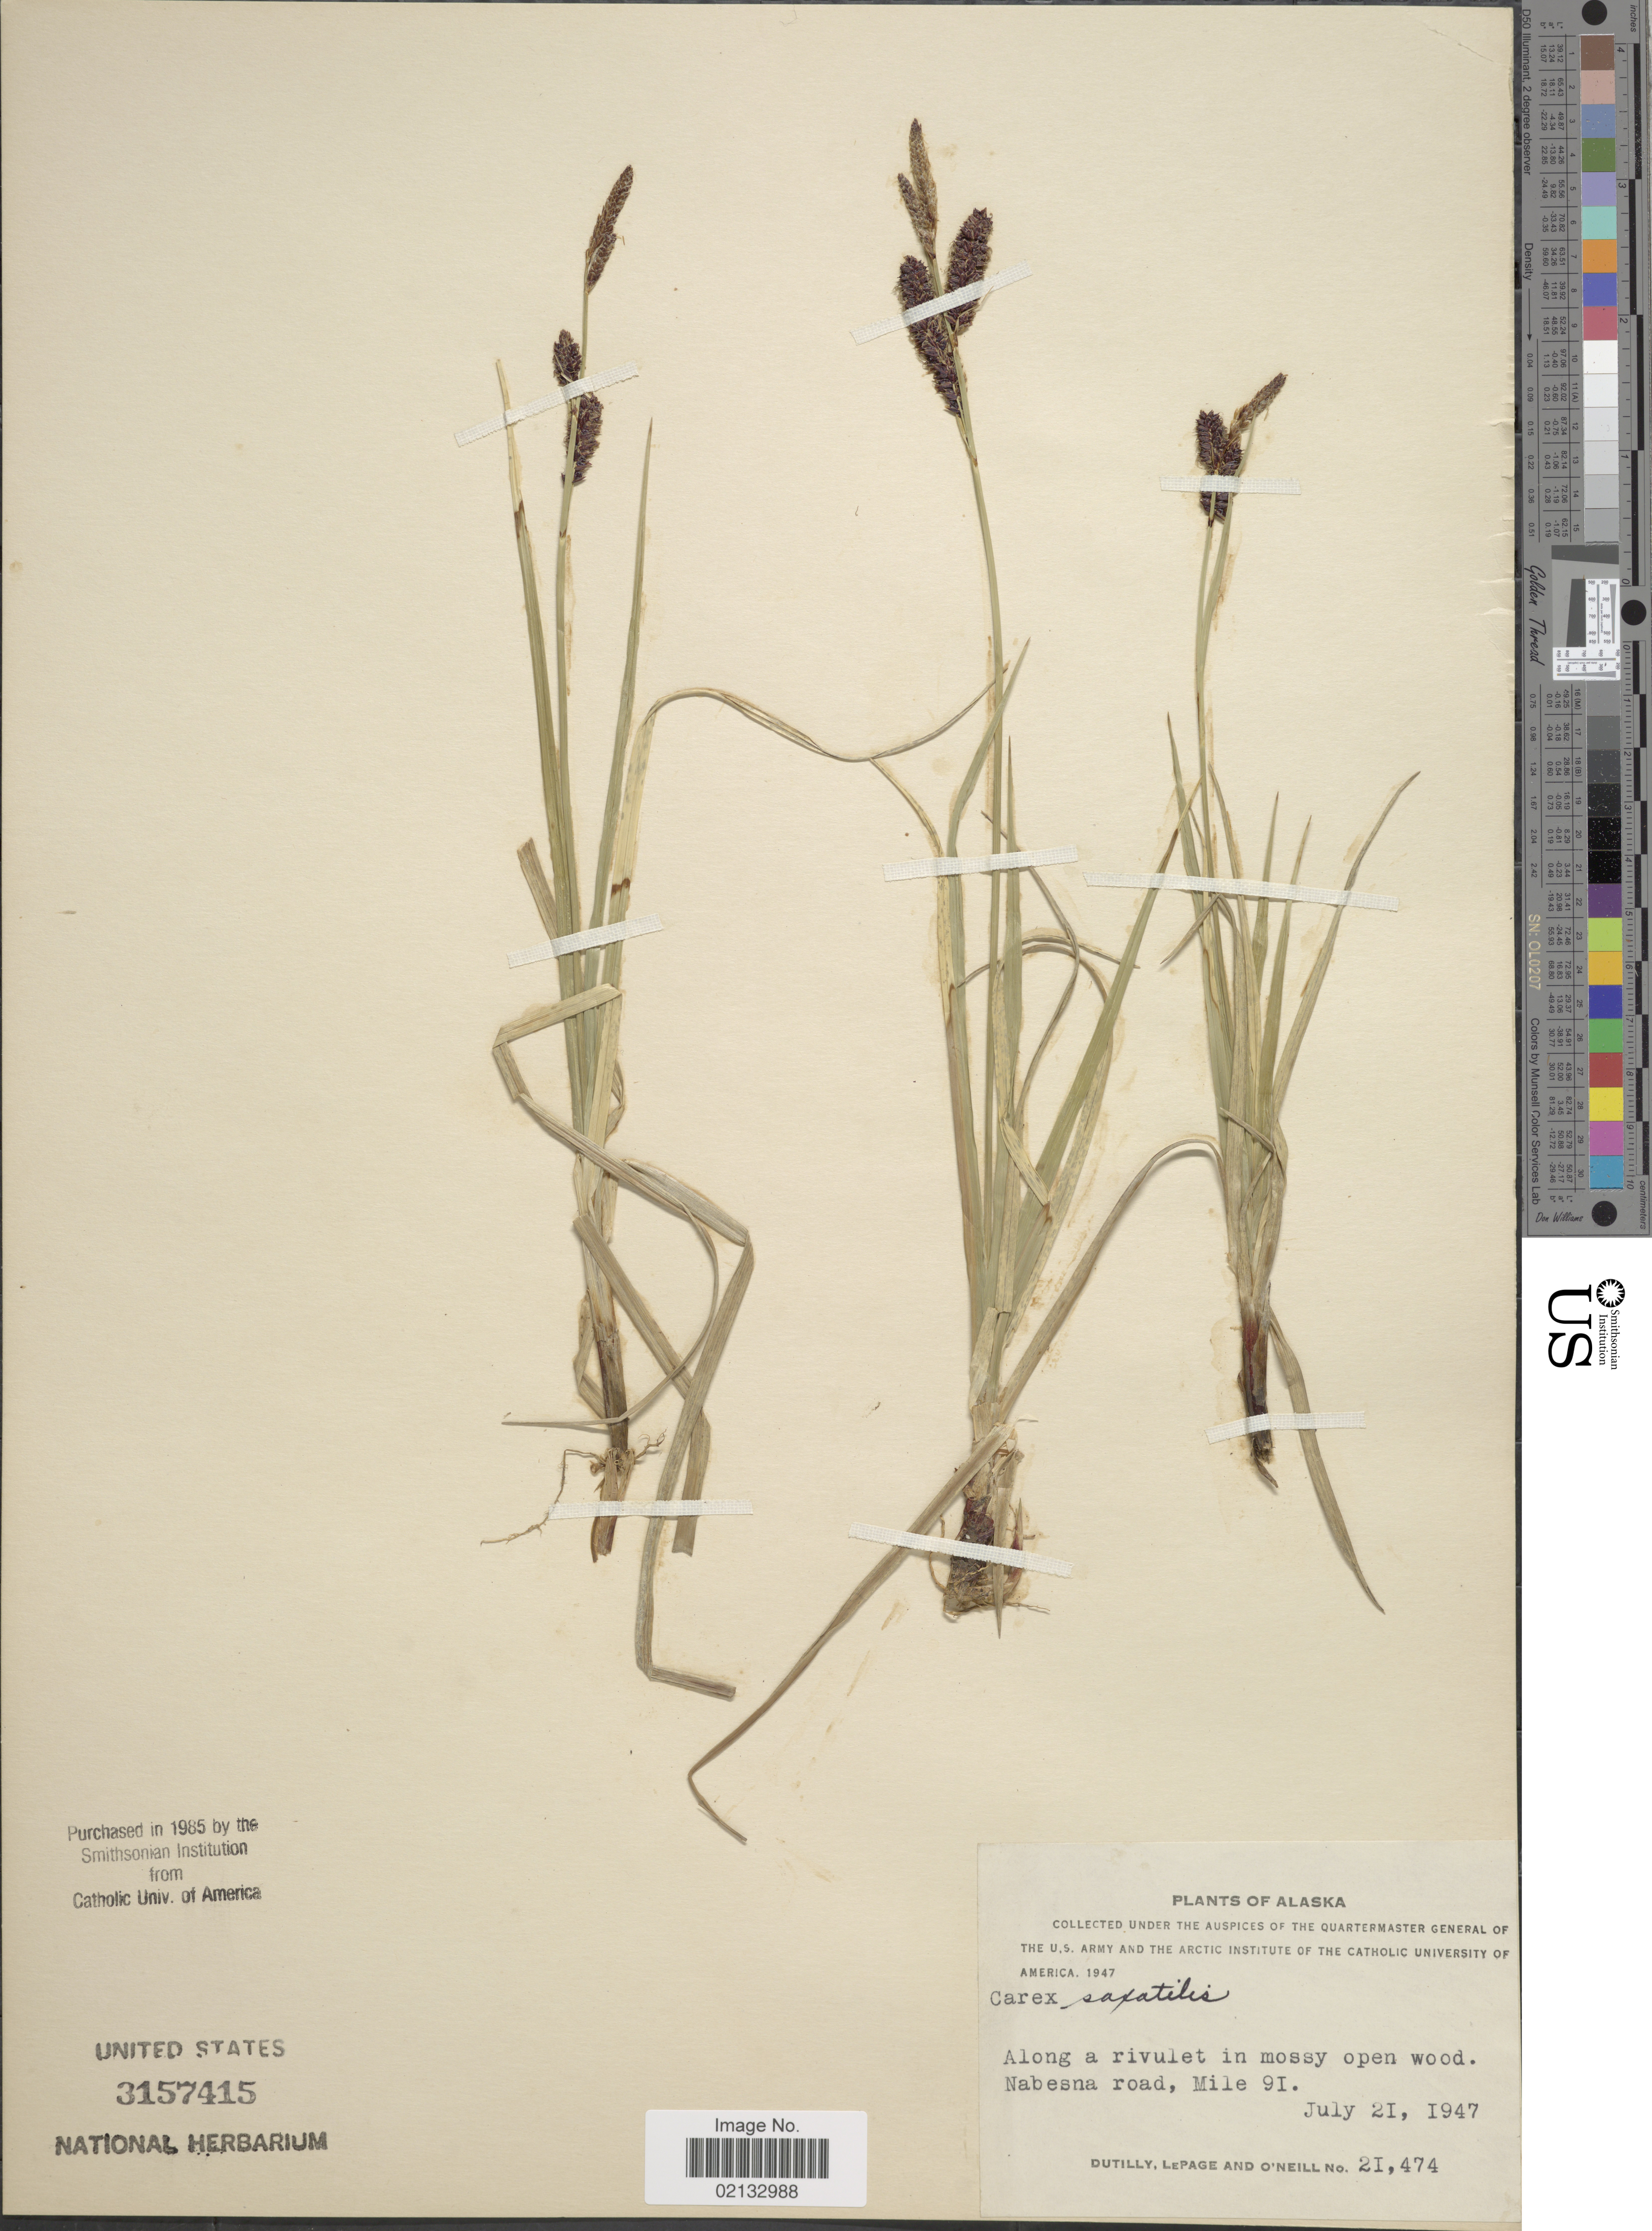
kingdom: Plantae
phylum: Tracheophyta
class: Liliopsida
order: Poales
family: Cyperaceae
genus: Carex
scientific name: Carex saxatilis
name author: L.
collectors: -. Dutilly, -. LePage & O' Neill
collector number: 21474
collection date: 1947-07-21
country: United States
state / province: Alaska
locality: Along a rivulet in mossy open wood. Nabesna road, Mile 91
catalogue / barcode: US 3157415